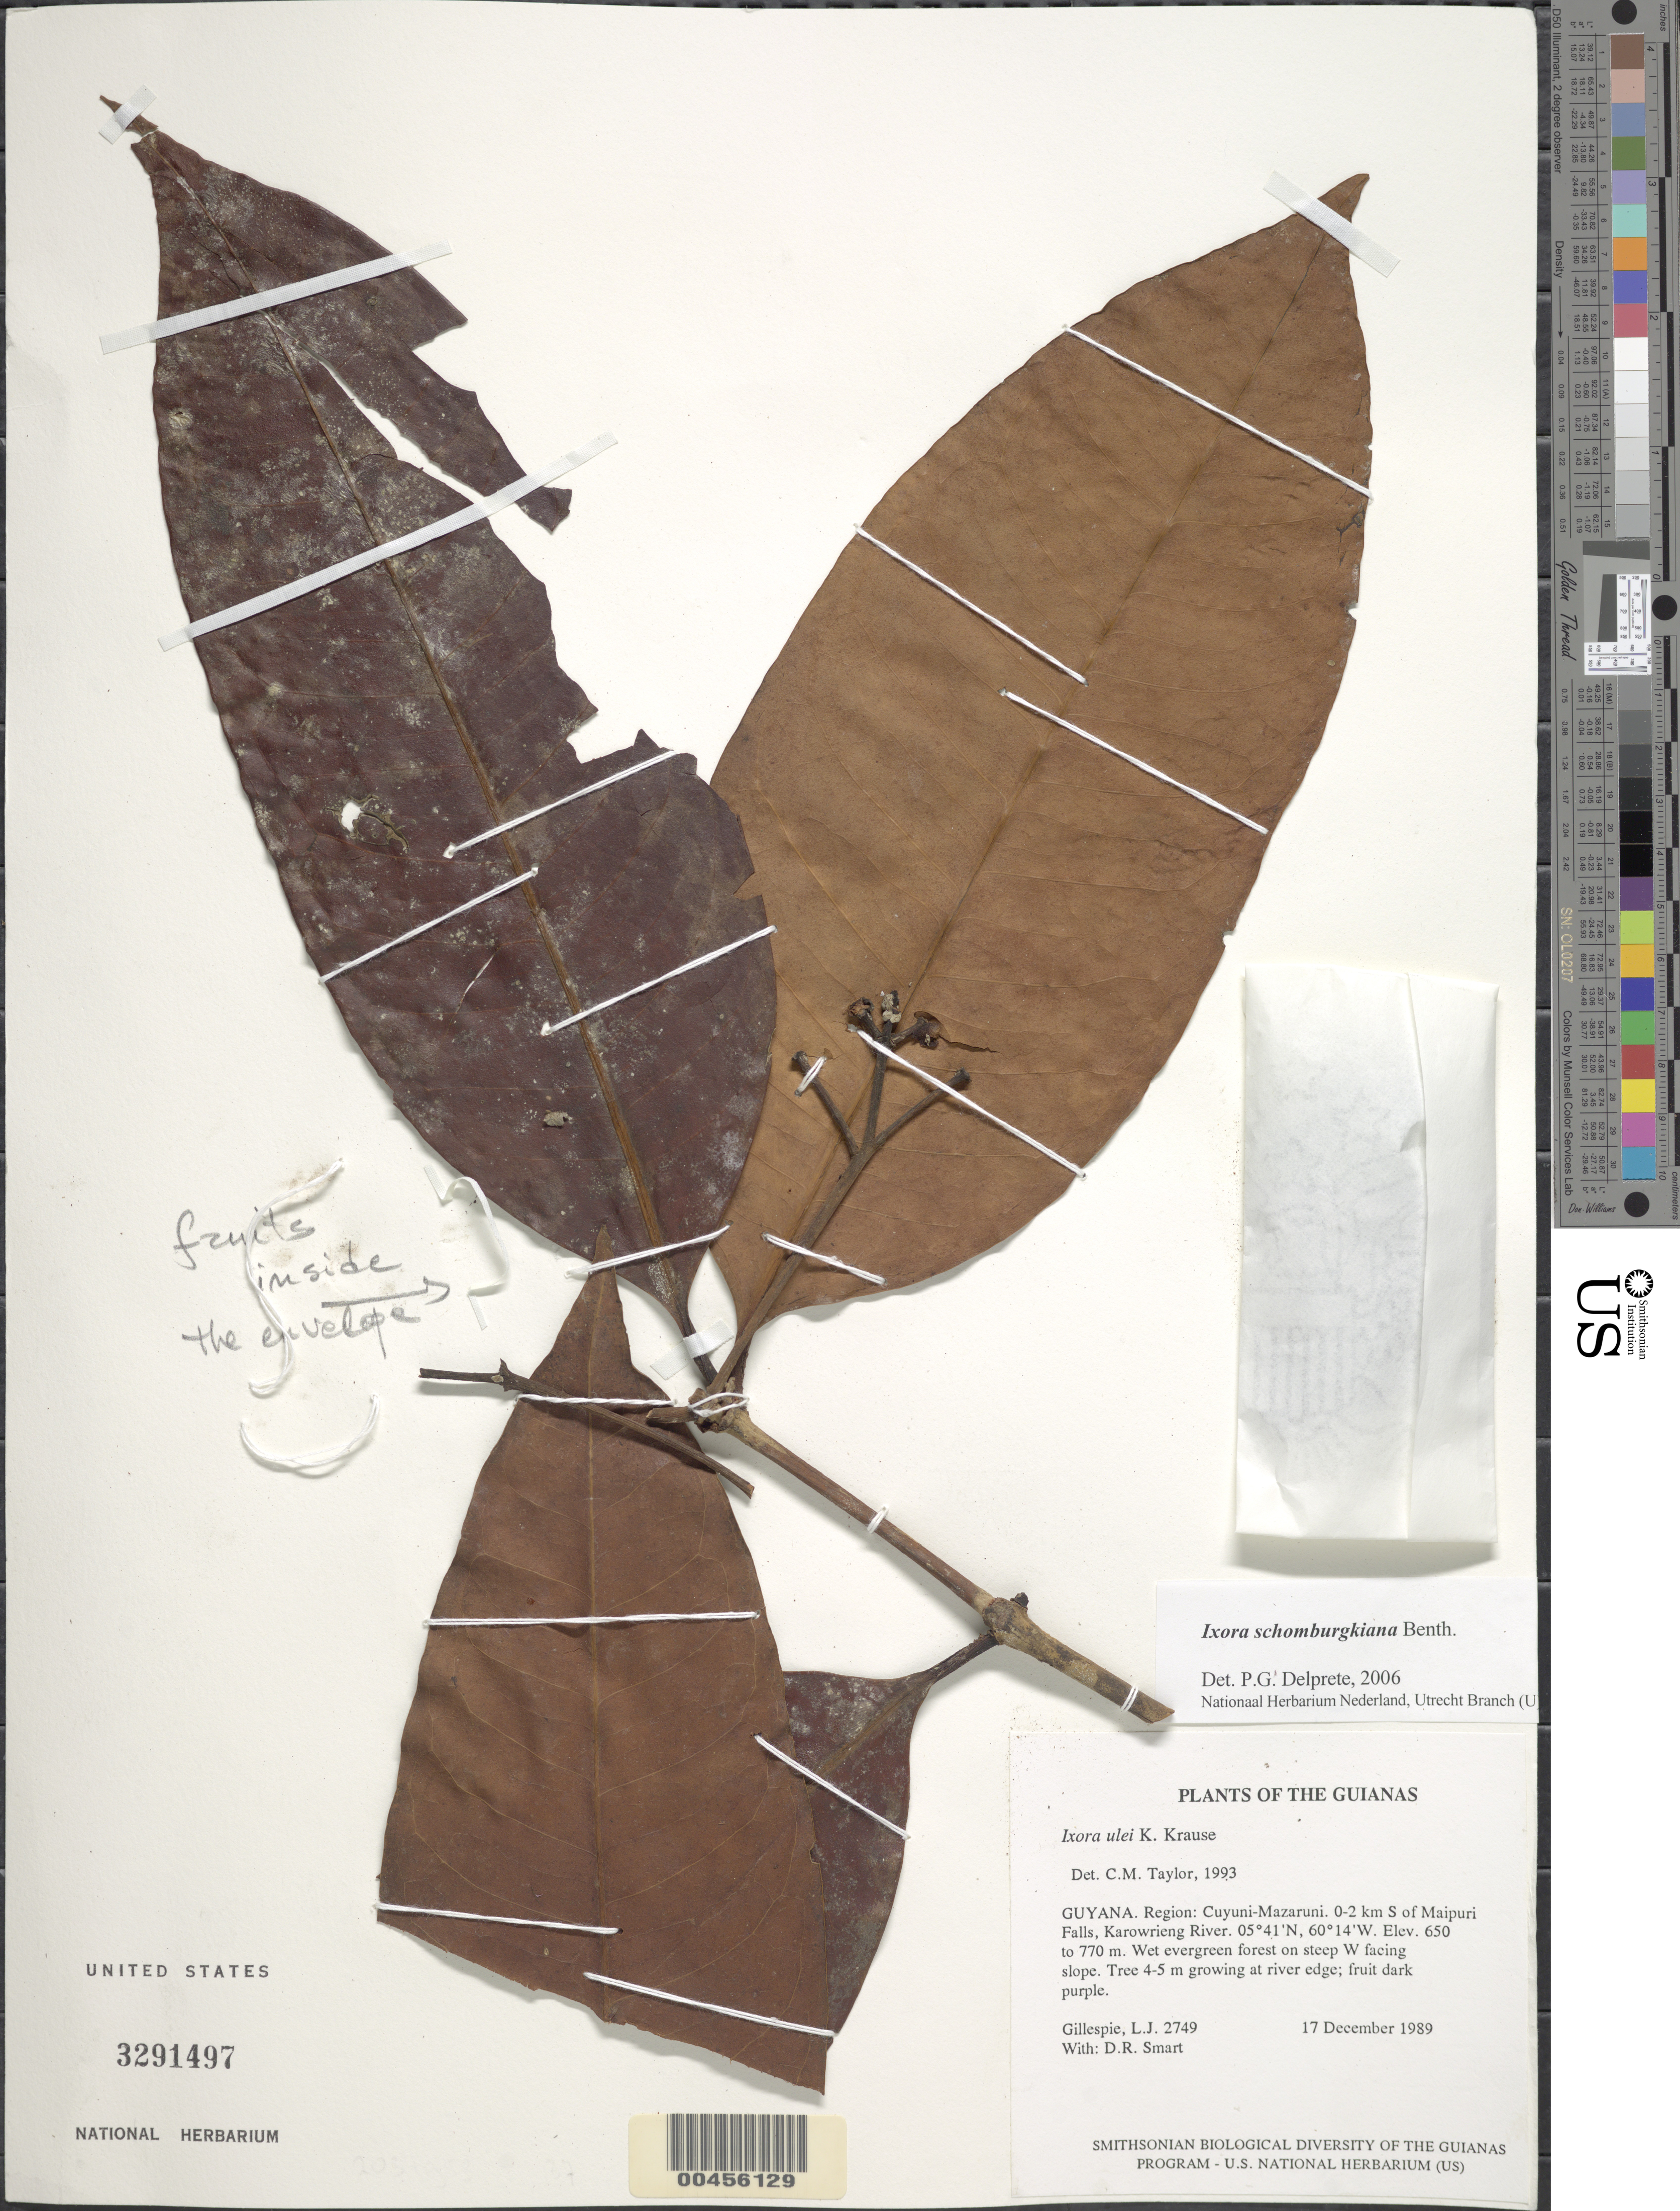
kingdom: Plantae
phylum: Tracheophyta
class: Magnoliopsida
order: Gentianales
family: Rubiaceae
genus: Ixora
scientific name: Ixora schomburgkiana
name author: Benth.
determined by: Delprete, P. G., Herb. de Guyane Cay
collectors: L. J. Gillespie & D. R. Smart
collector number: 2749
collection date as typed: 17 December 1989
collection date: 1989-12-17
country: Guyana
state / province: Cuyuni-Mazaruni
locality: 0-2 km S of Maipuri Falls, Karowrieng River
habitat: Wet evergreen forest on steep W facing slope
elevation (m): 650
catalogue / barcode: US 3291497